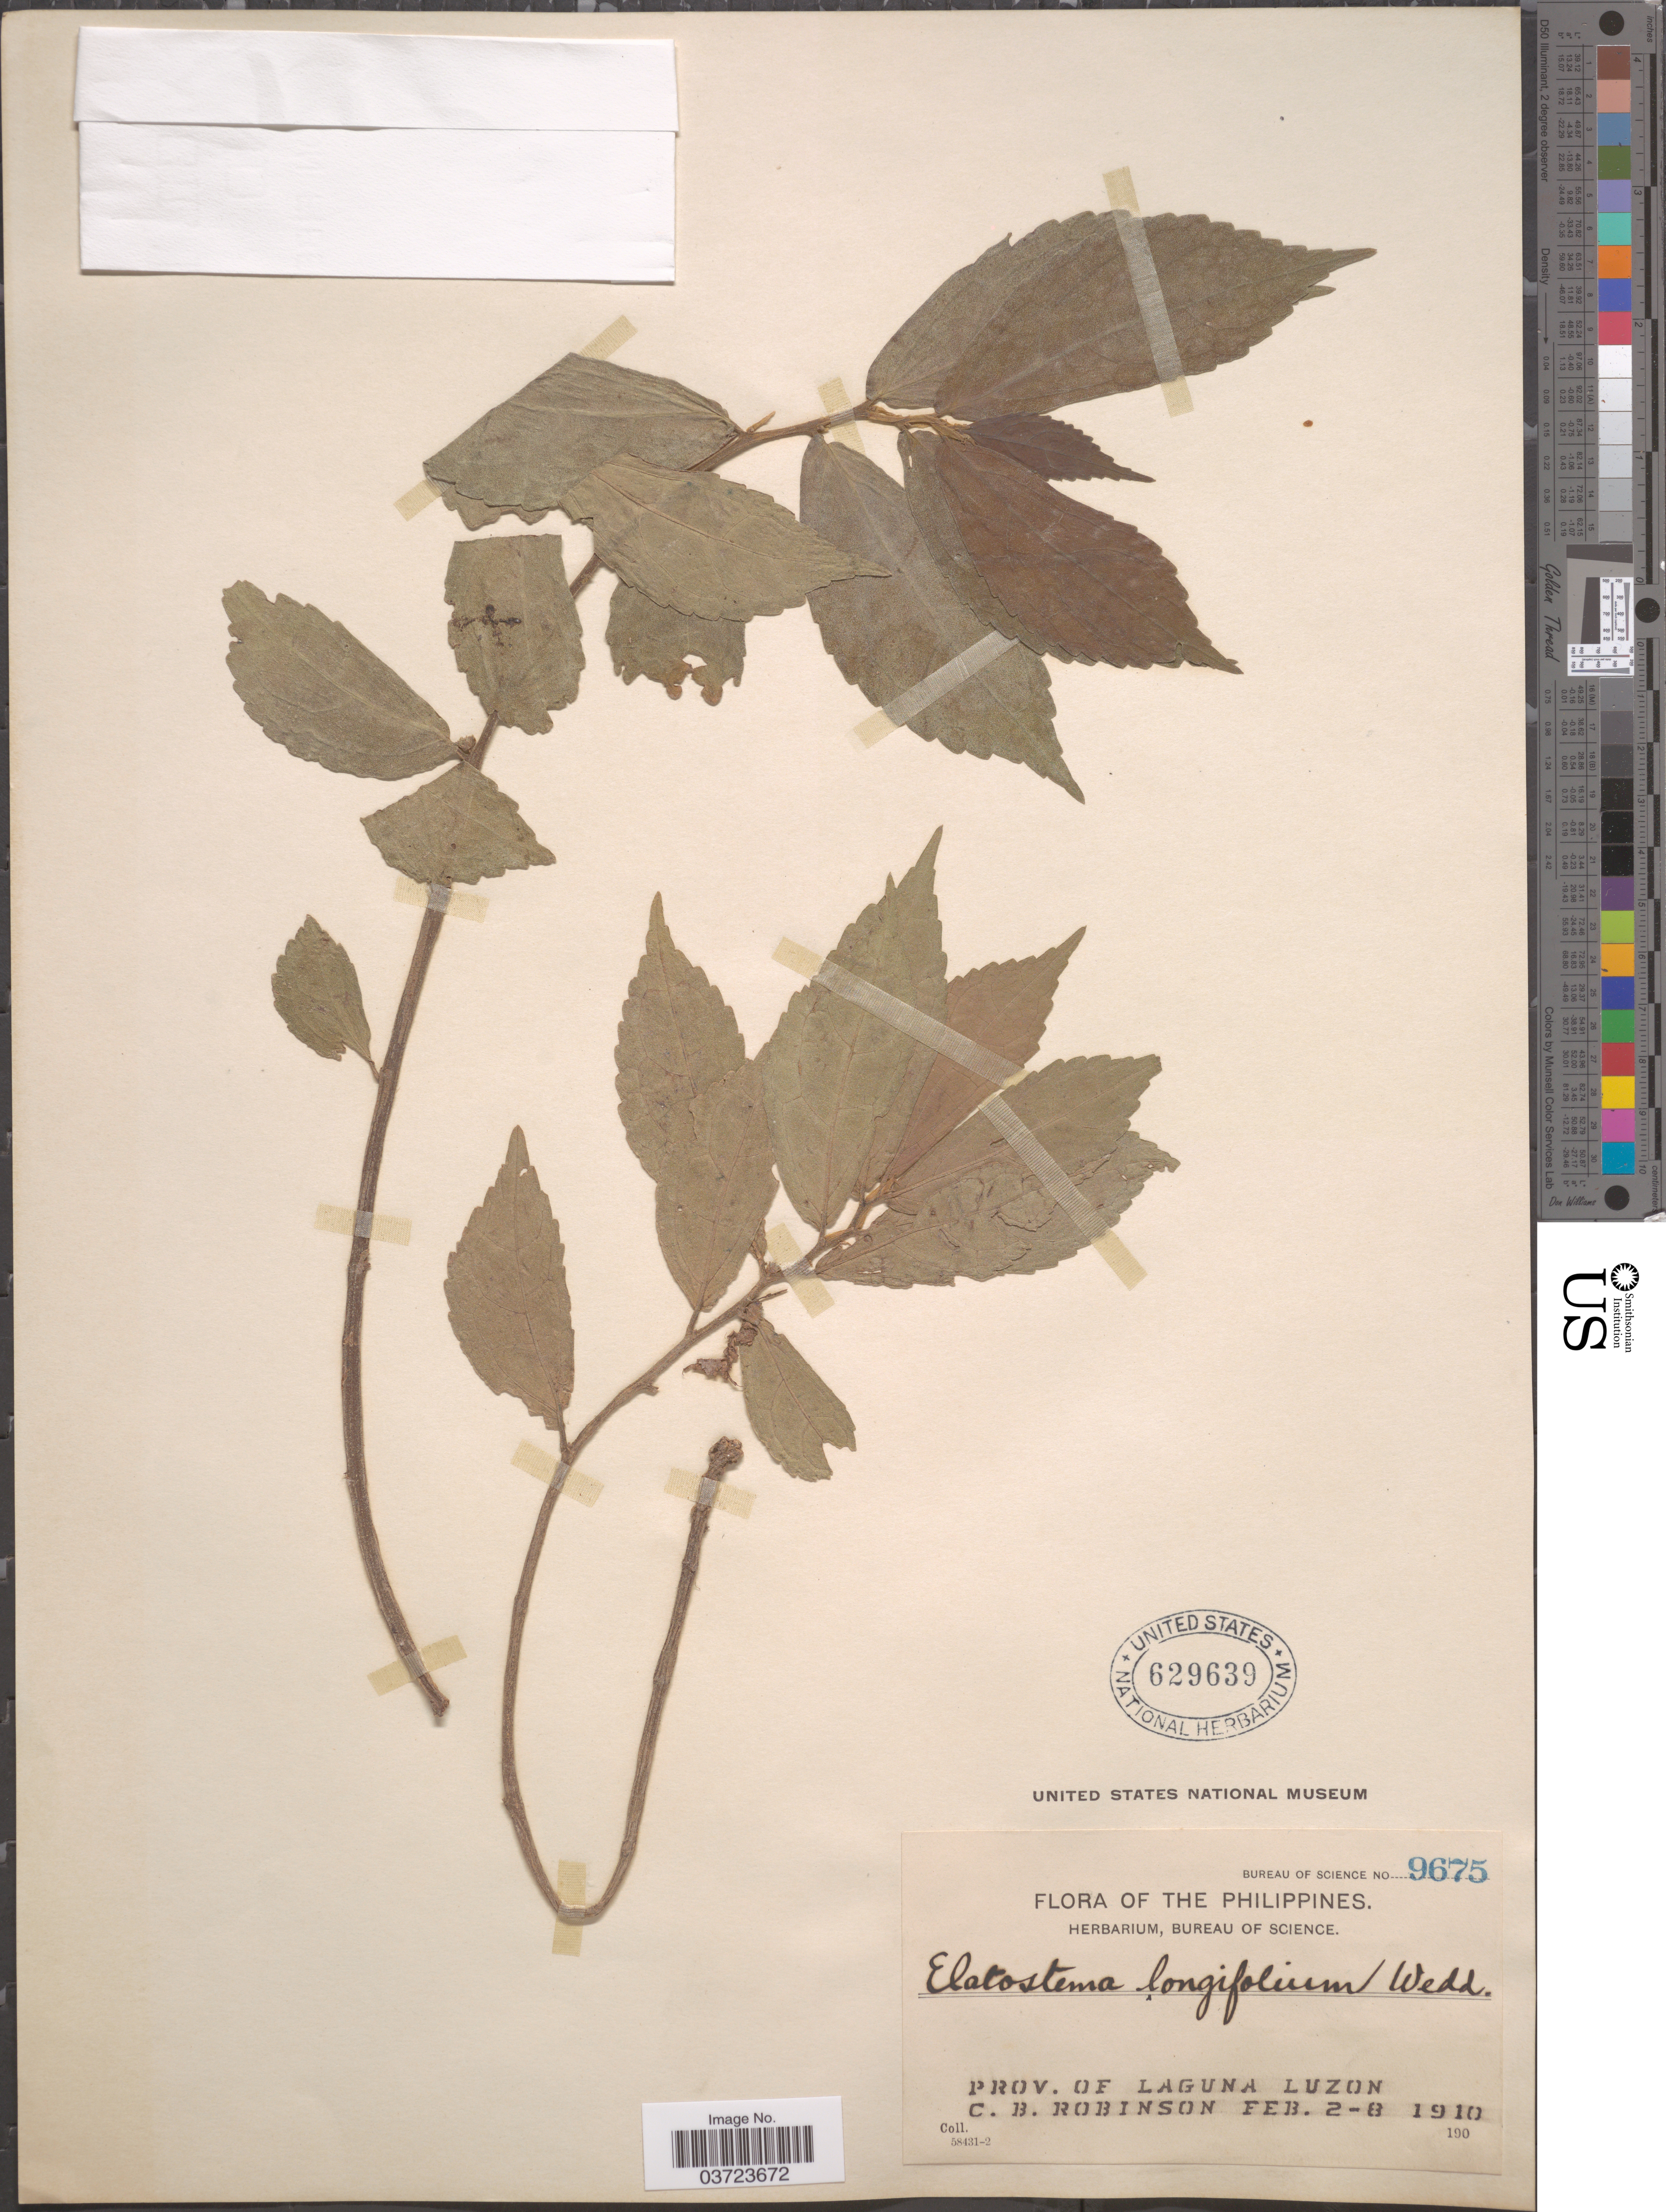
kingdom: Plantae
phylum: Tracheophyta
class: Magnoliopsida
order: Rosales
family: Urticaceae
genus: Elatostema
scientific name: Elatostema longifolium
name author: Wedd.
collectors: C. Robinson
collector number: Bureau of Science 9675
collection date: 1910-02-02/1910-02-08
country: Philippines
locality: Prov. of Laguna Luzon.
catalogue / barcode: US 629639